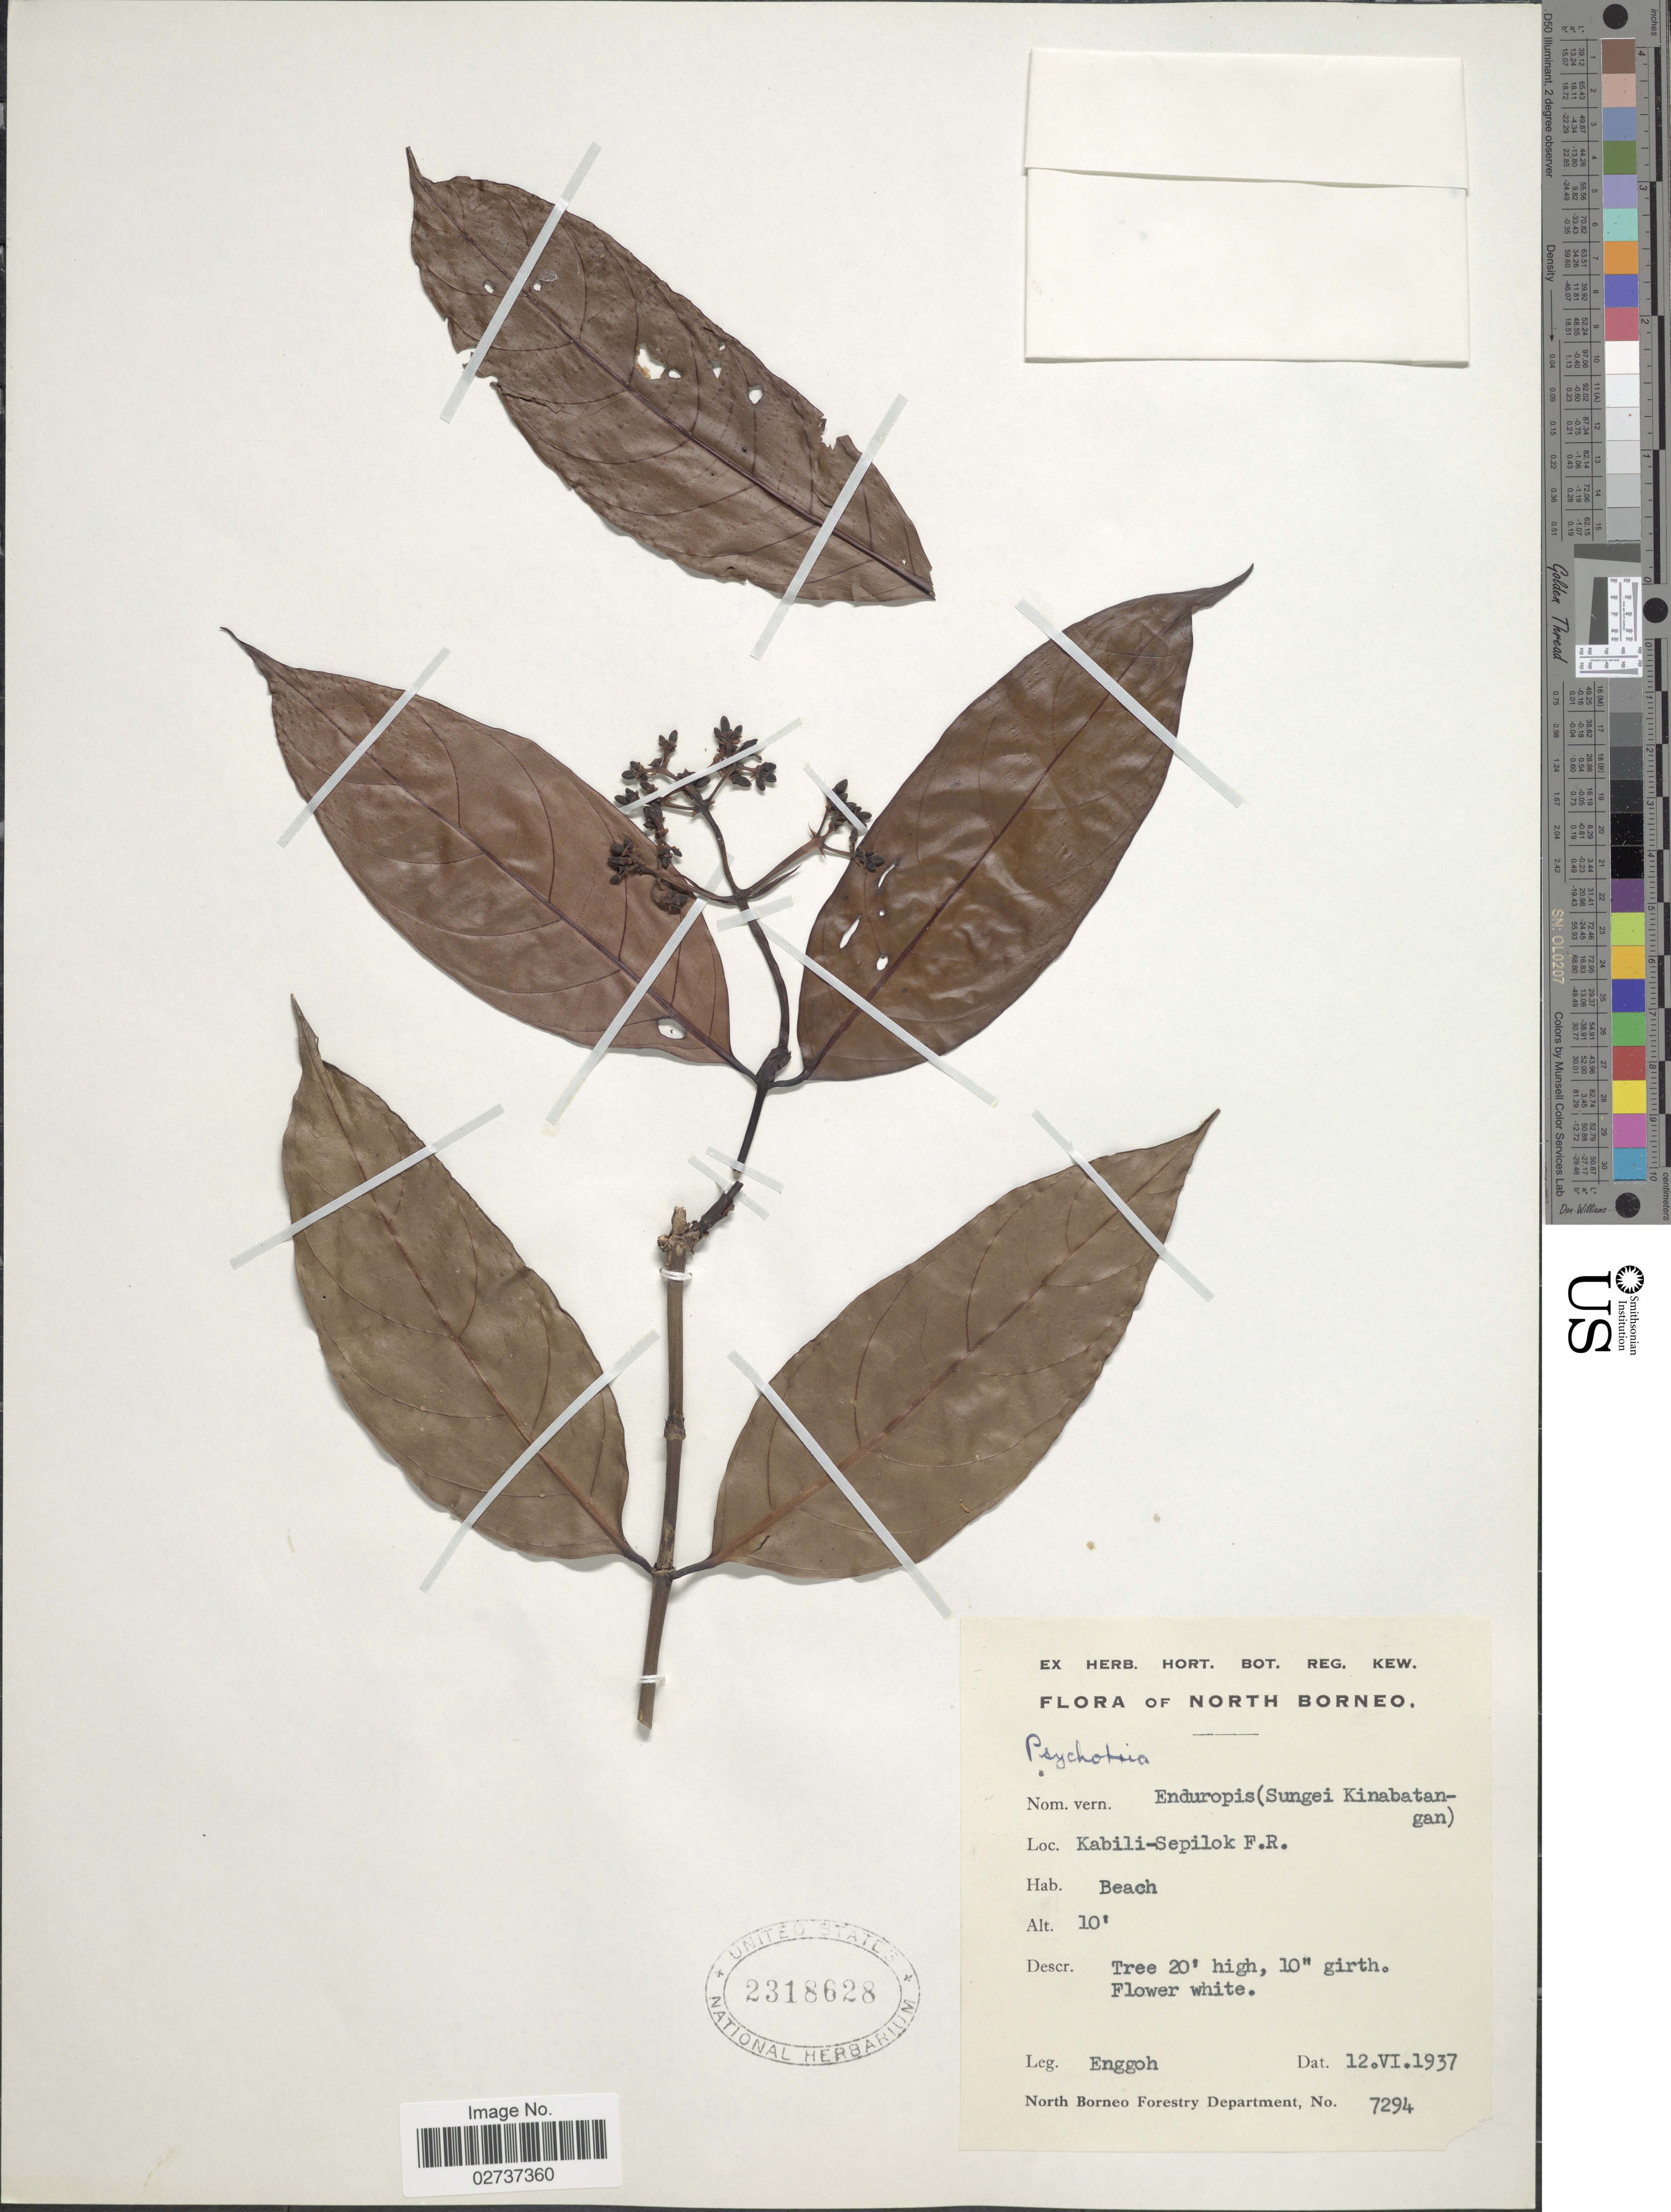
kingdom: Plantae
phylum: Tracheophyta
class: Magnoliopsida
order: Gentianales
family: Rubiaceae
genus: Psychotria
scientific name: Psychotria sp.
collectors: -. Enggoh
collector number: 7294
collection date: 1937-06-12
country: Malaysia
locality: North Borneo. Kabili - Sepilok F.R.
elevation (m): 3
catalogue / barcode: US 2318628